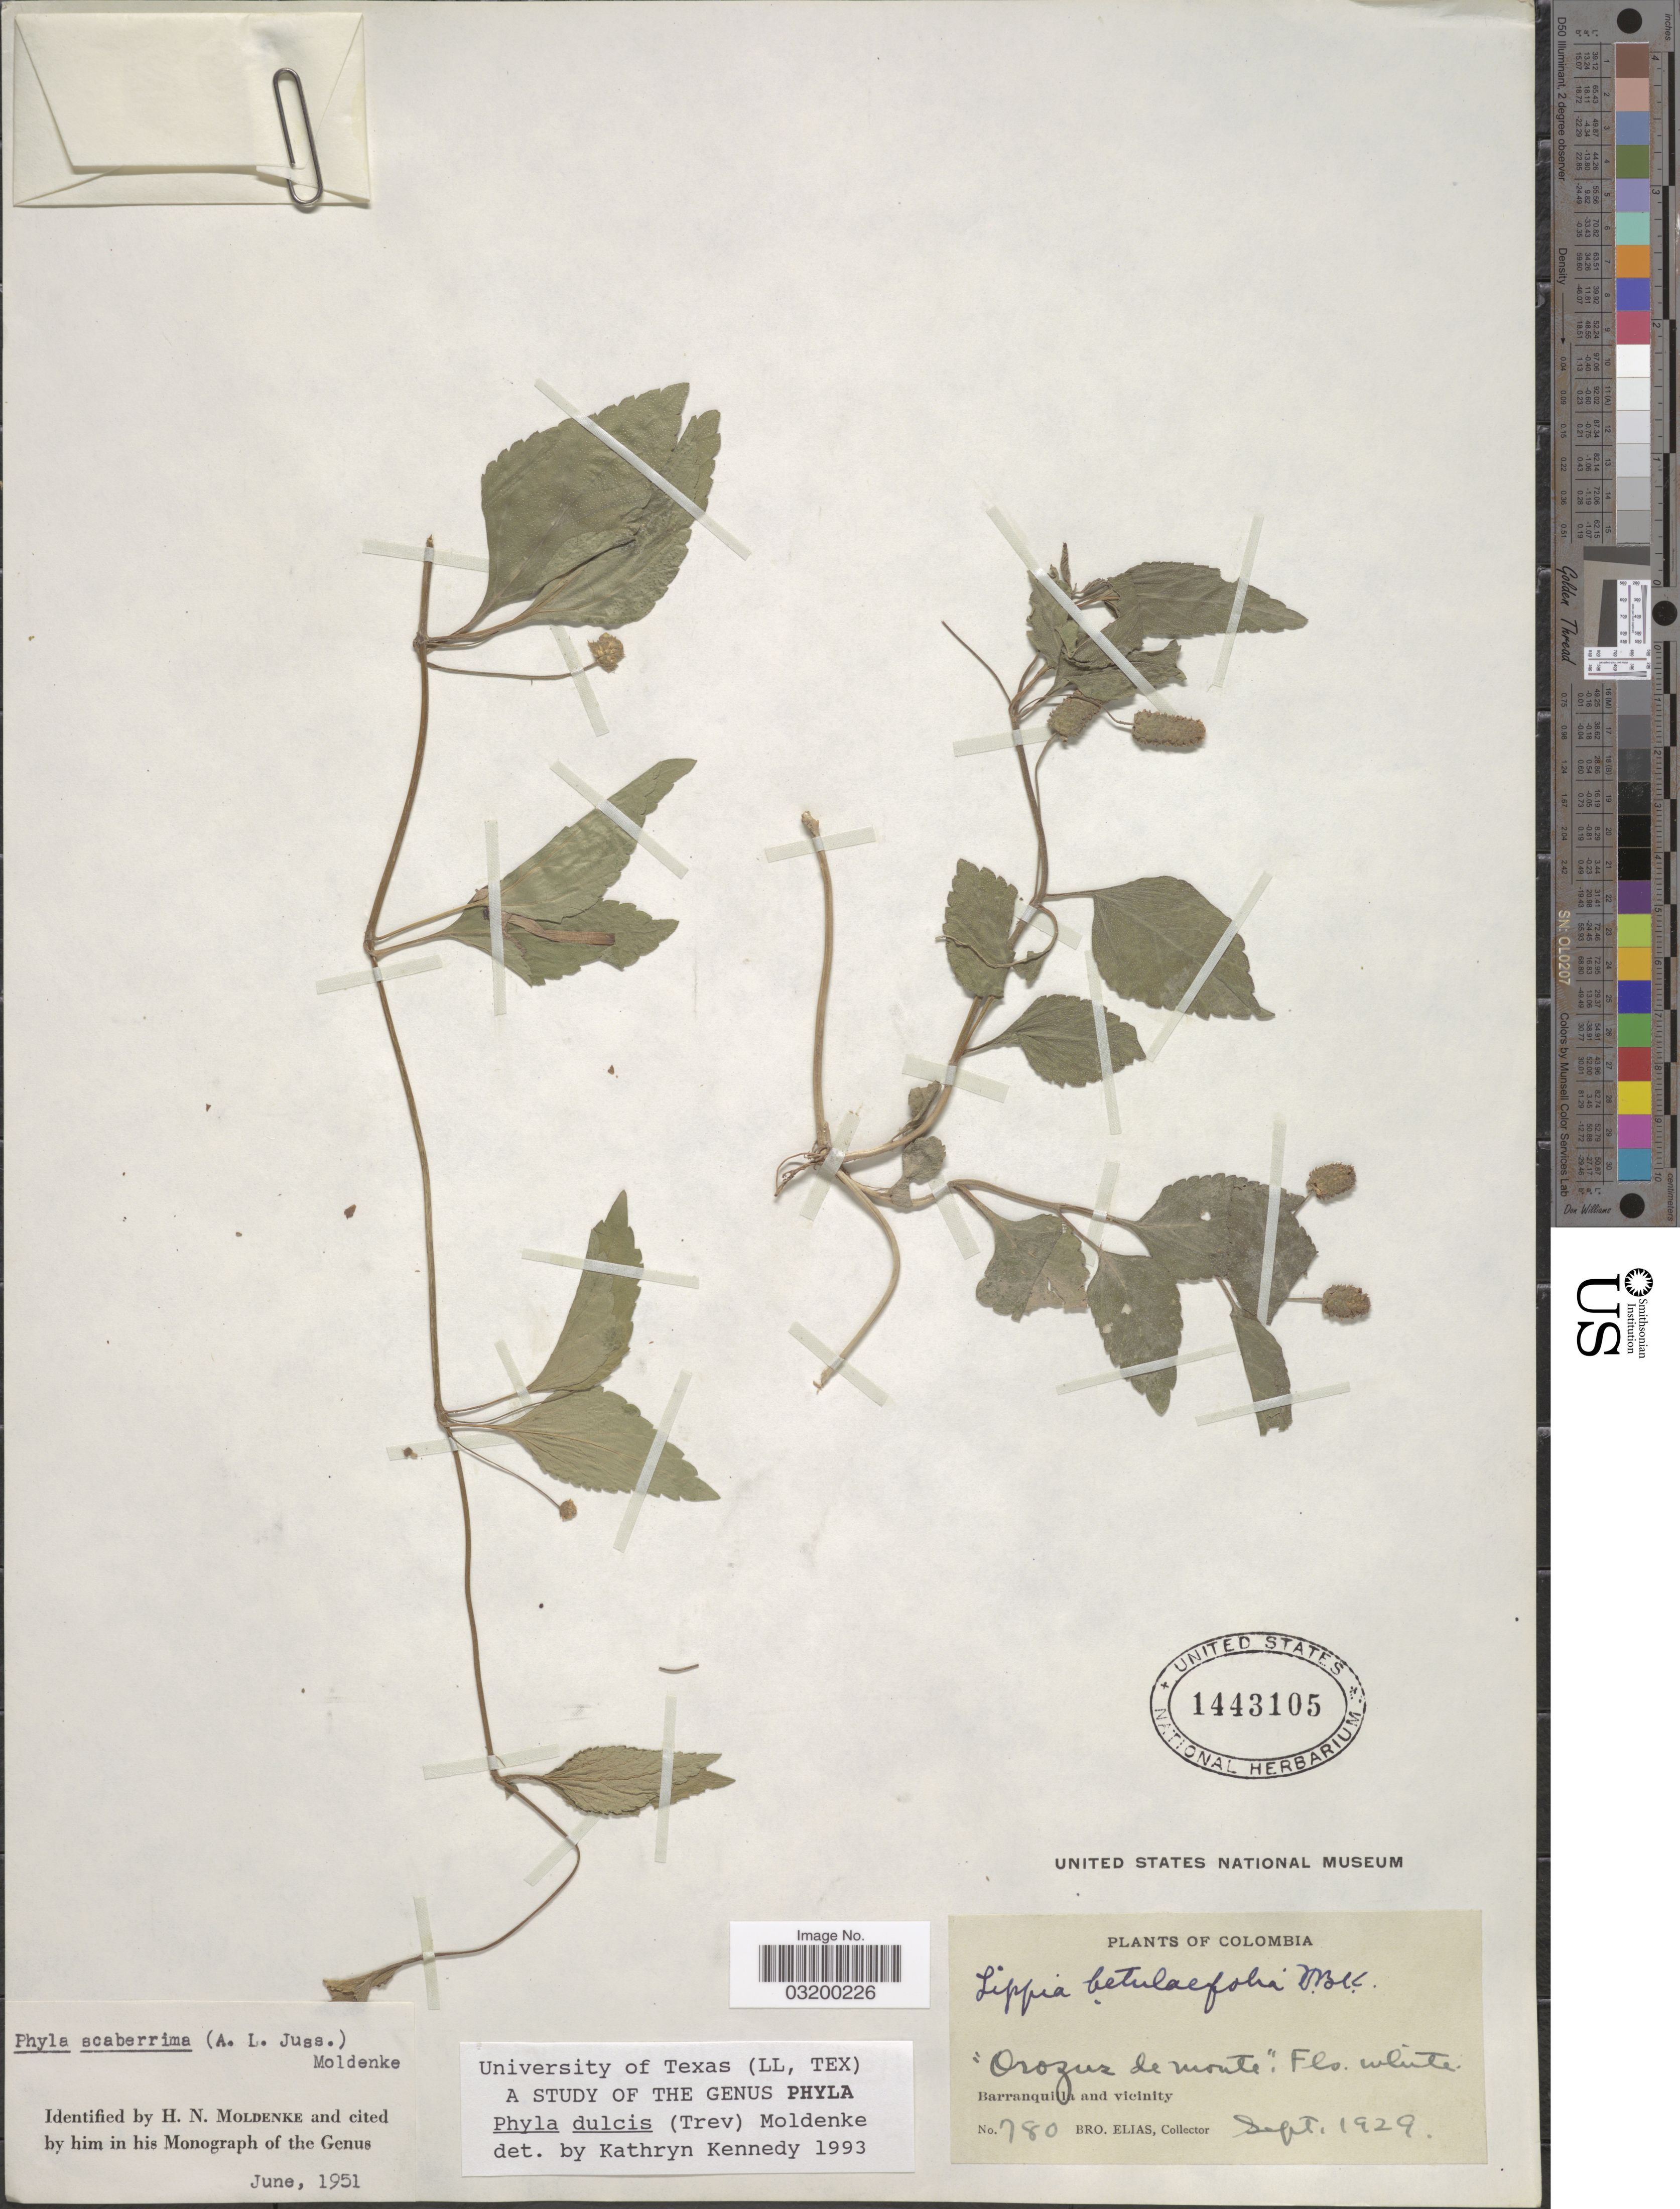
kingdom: Plantae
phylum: Tracheophyta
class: Magnoliopsida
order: Lamiales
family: Verbenaceae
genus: Phyla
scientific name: Phyla dulcis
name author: (Trevir.) Moldenke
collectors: Bro. Elias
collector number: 780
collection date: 1929-09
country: Colombia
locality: Barranquilla and vicinity.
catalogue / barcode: US 1443105